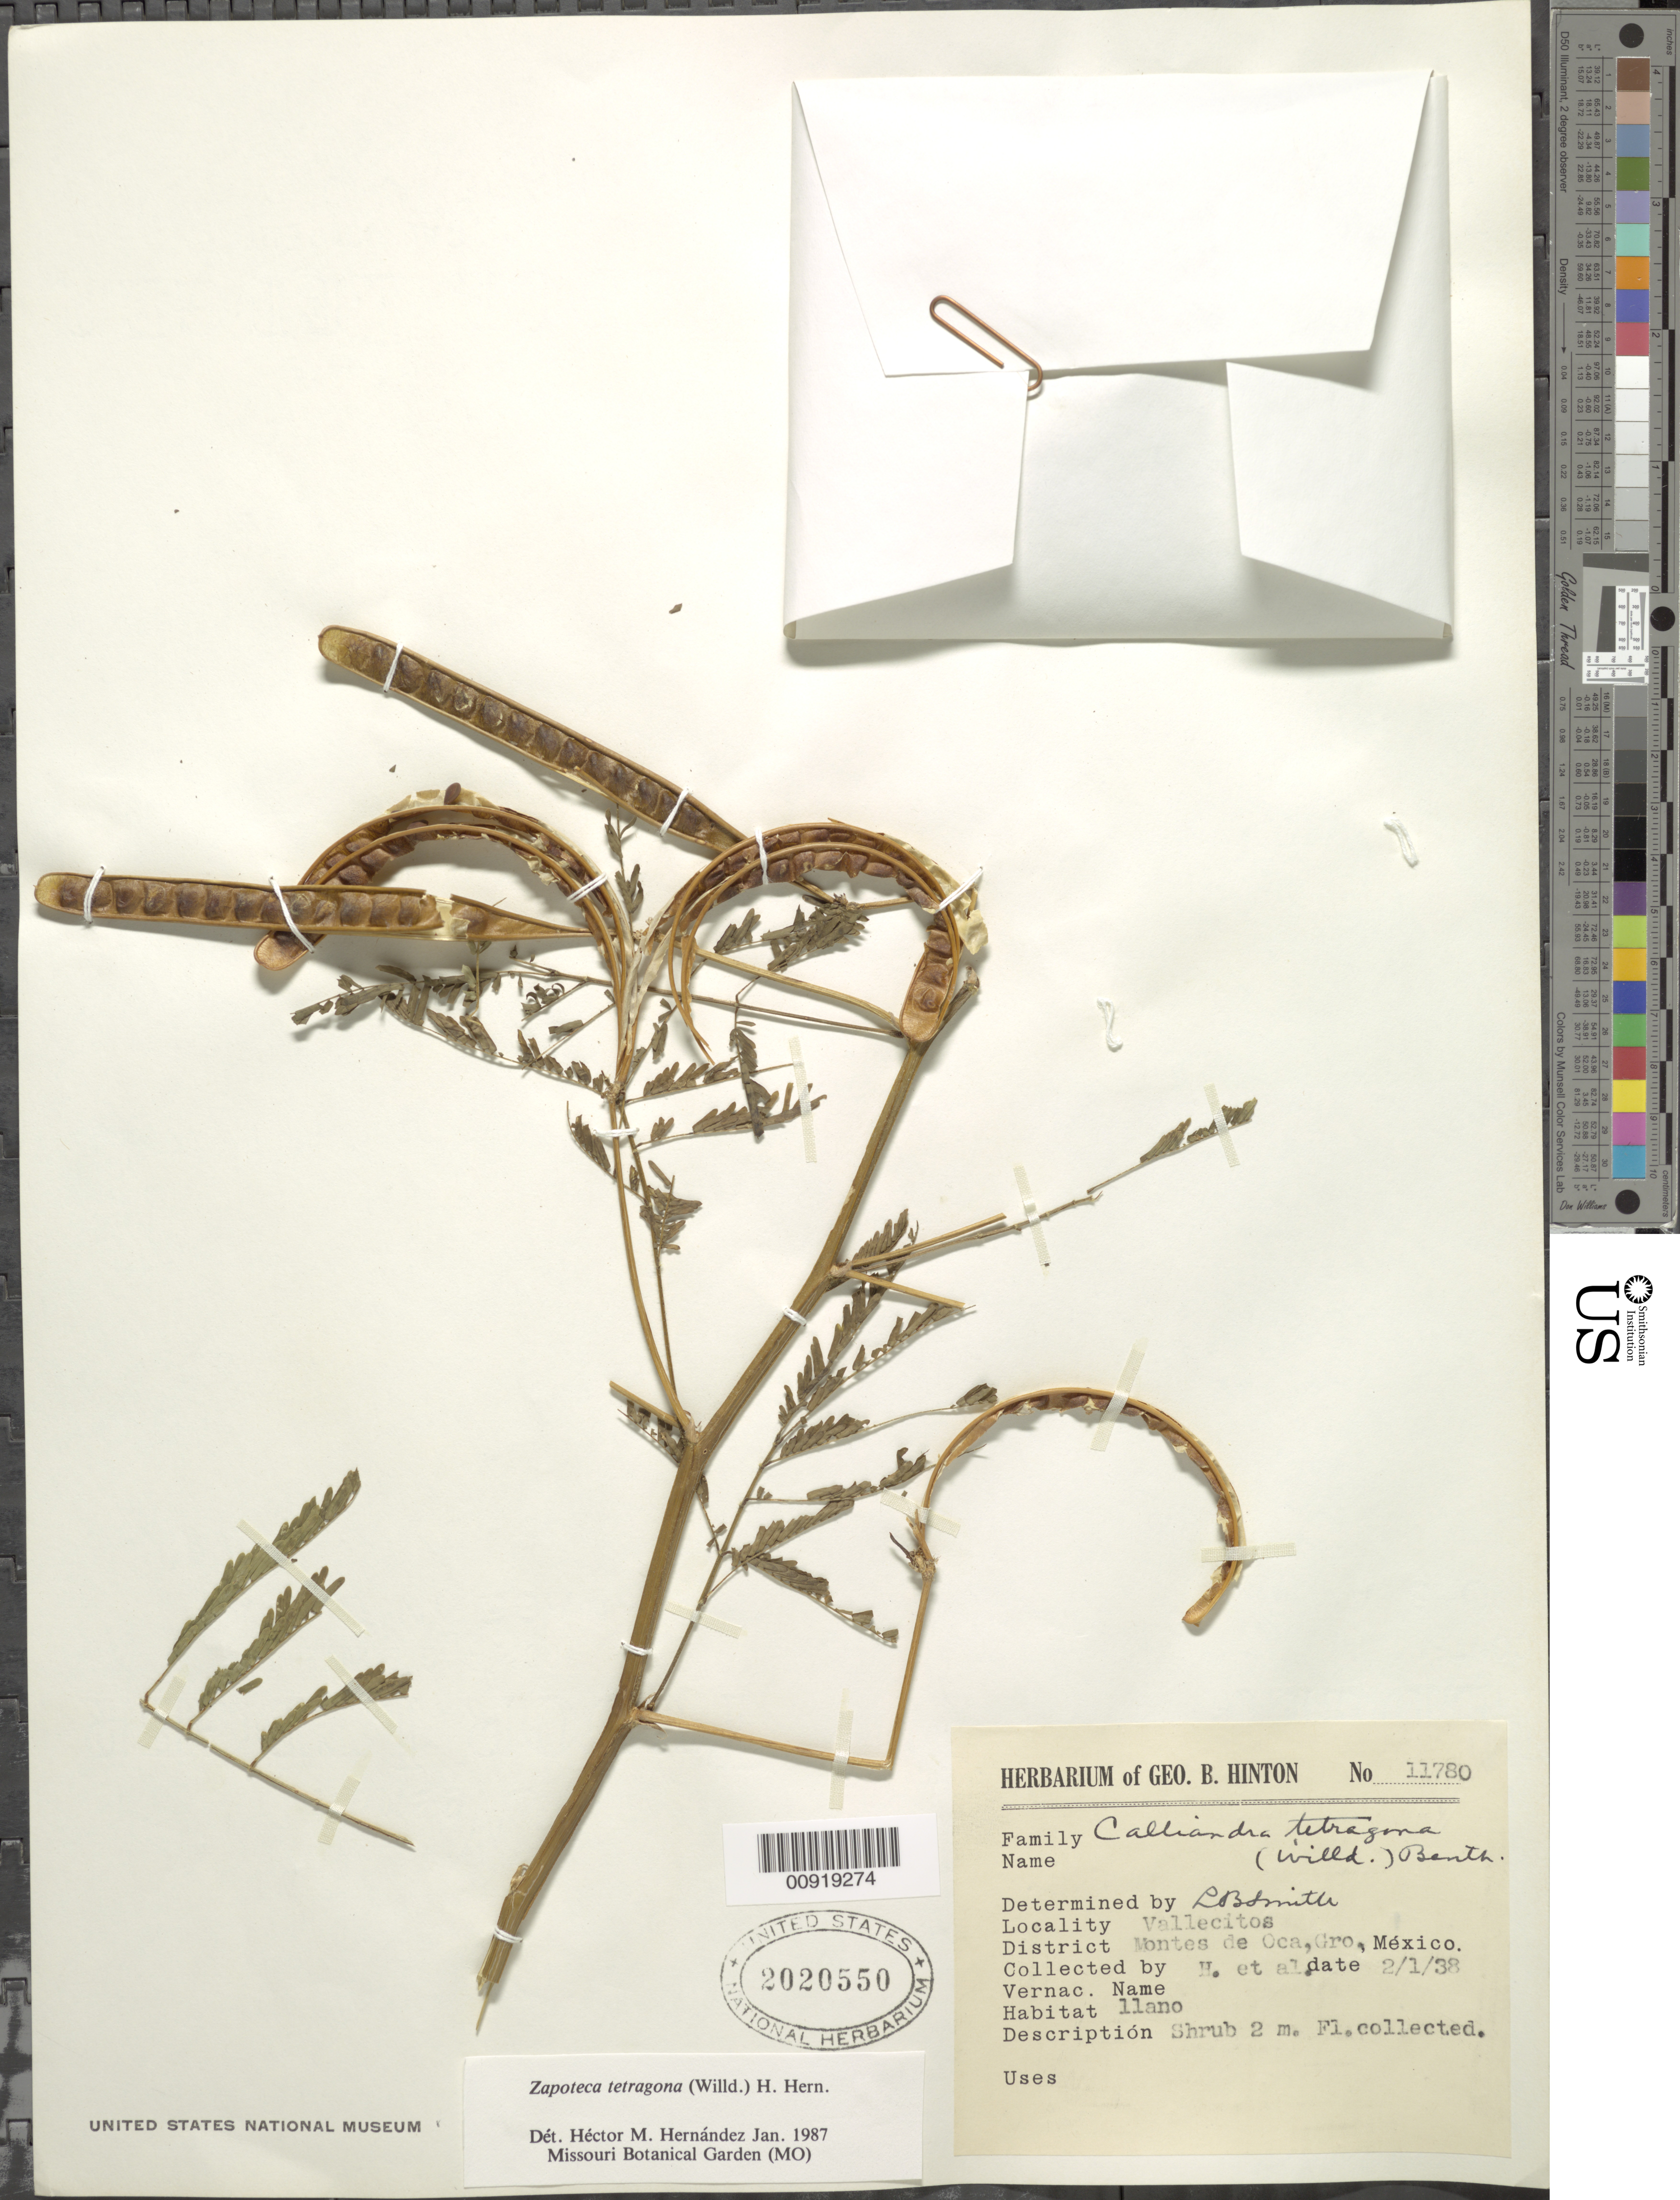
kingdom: Plantae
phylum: Tracheophyta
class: Magnoliopsida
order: Fabales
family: Fabaceae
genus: Zapoteca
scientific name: Zapoteca tetragona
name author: (Willd.) H.M. Hern.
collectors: G. B. Hinton & et al.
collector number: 11780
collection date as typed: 01 Feb 1938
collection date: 1938-02-01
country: Mexico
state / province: Guerrero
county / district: Montes de Oca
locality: Vallecitos, District Montes de Oca, Guerrero.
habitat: Llano.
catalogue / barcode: US 2020550